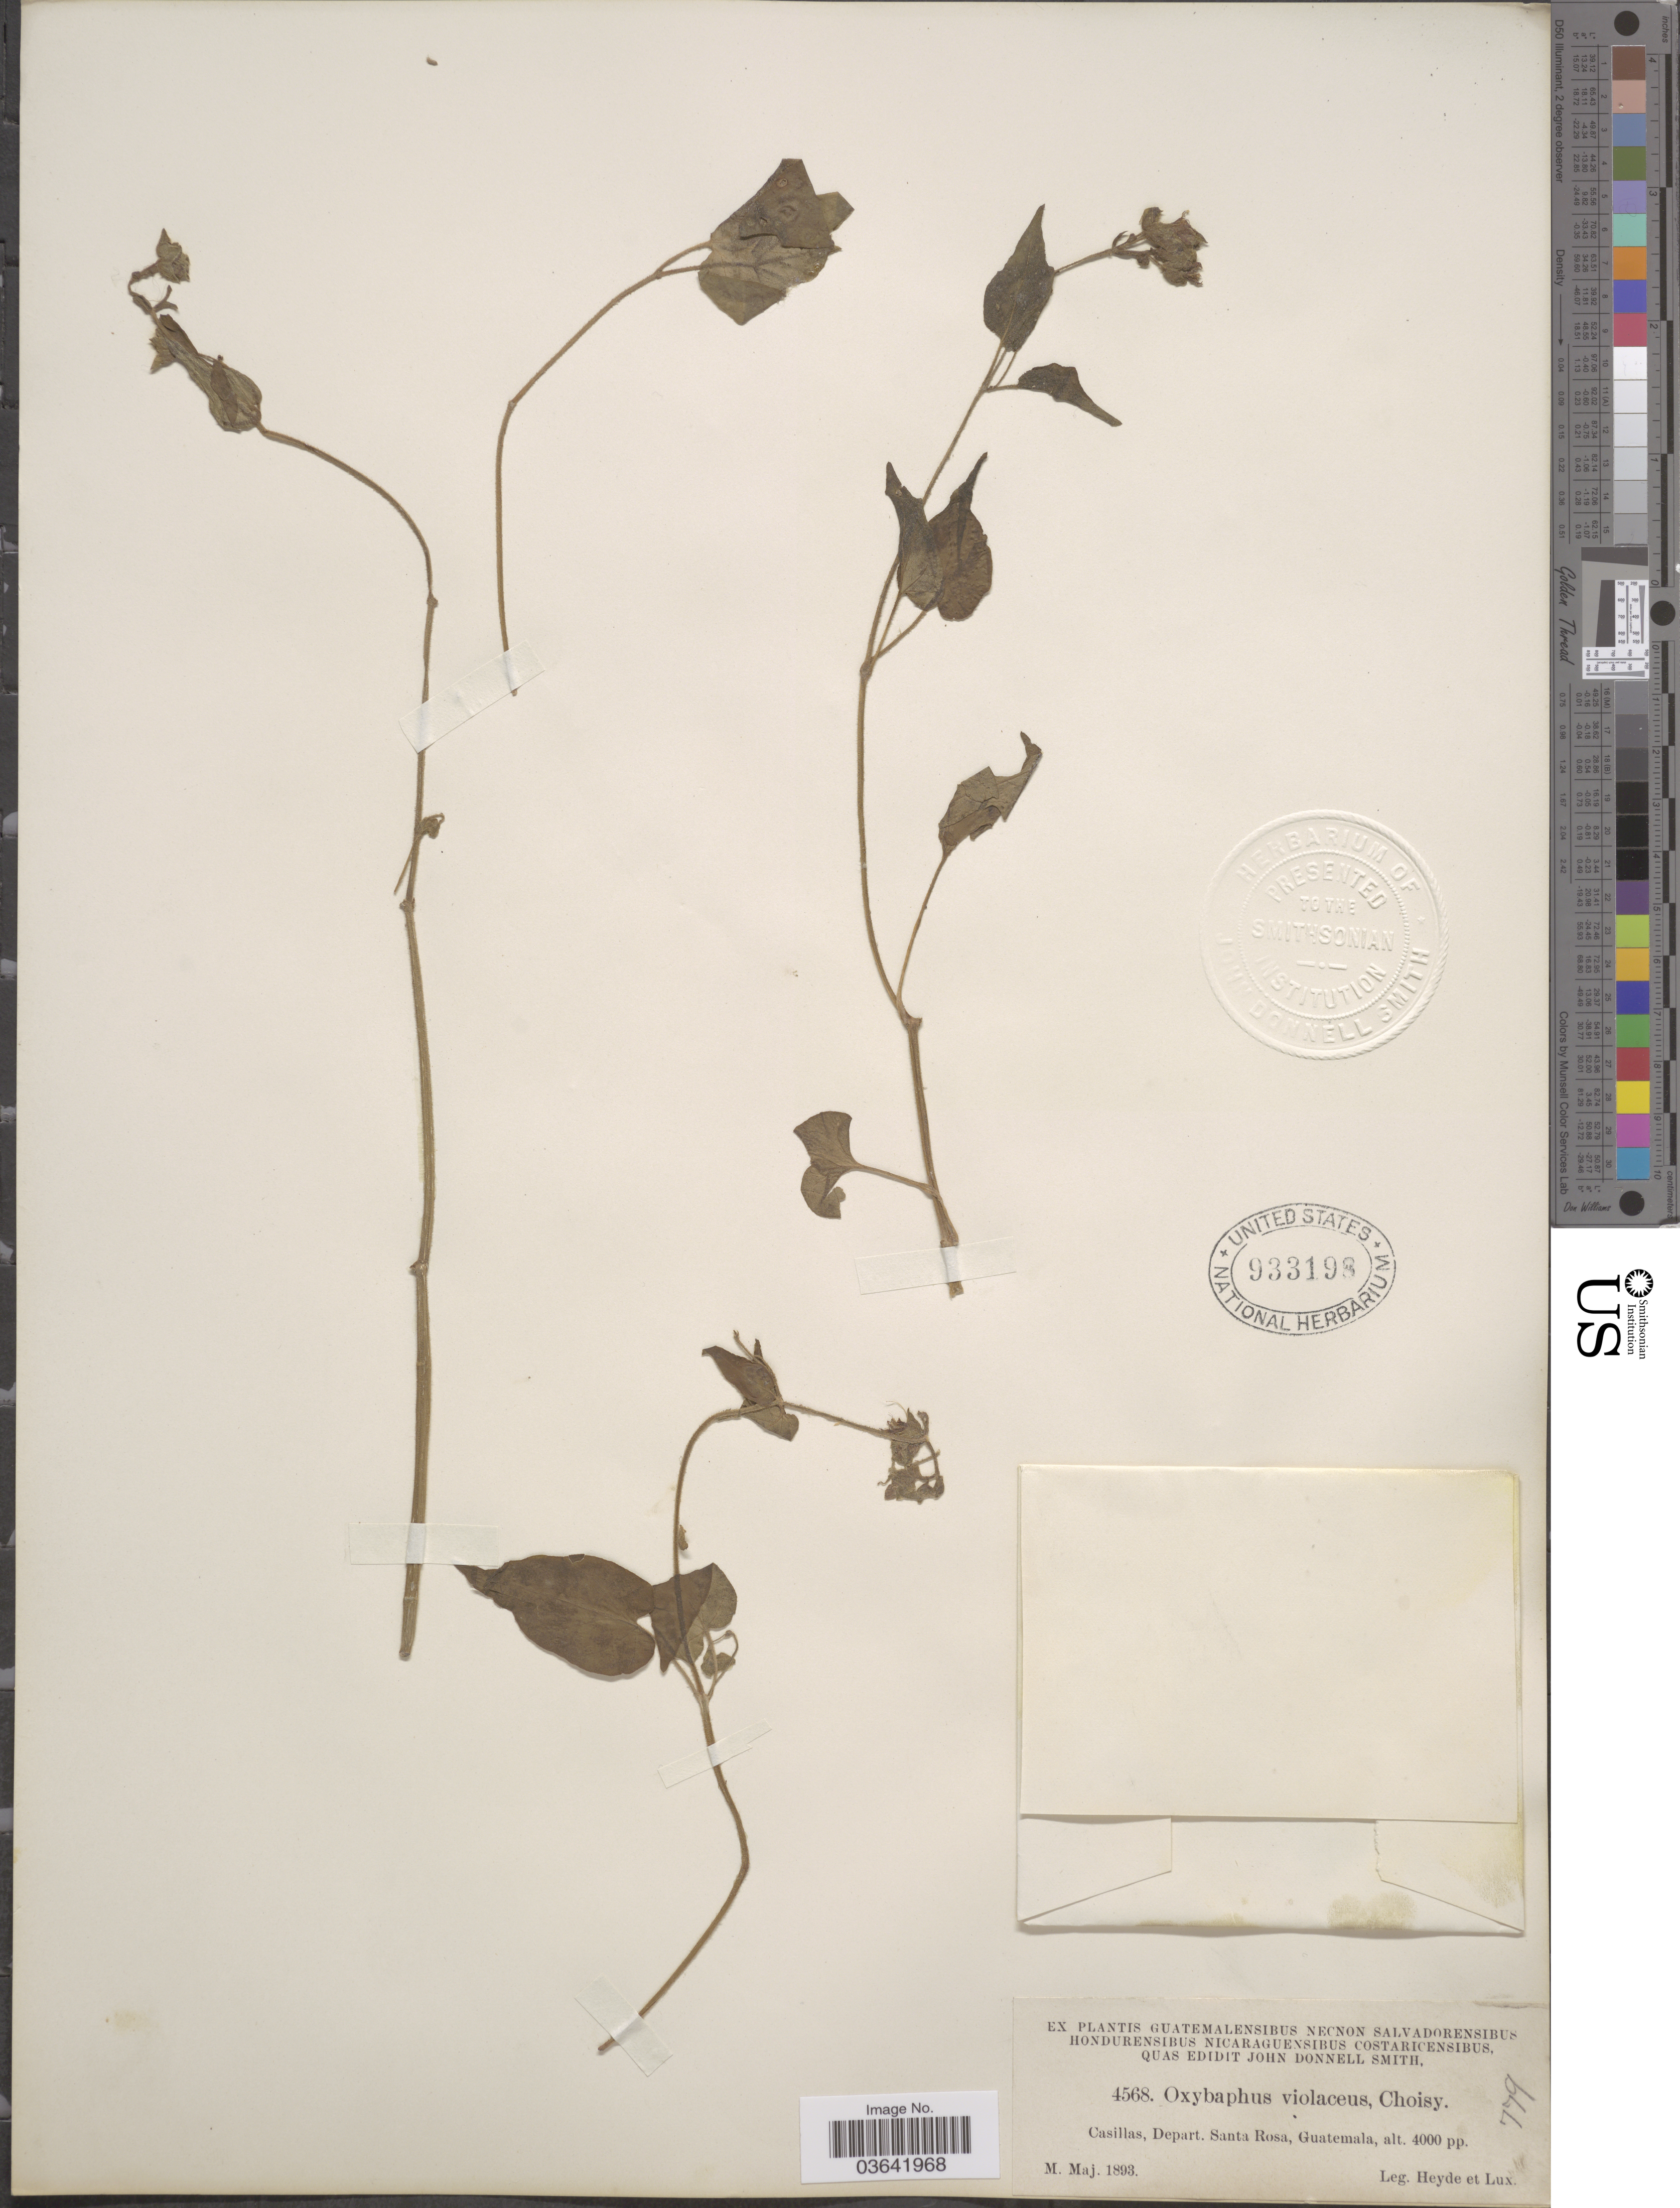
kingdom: Plantae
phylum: Tracheophyta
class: Magnoliopsida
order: Caryophyllales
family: Nyctaginaceae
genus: Mirabilis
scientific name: Mirabilis violacea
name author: (L.) Heimerl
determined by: Strong, Mark T., (BOT), Smithsonian Institution - National Museum of Natural History (UNITED STATES)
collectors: Heyde & Lux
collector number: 4568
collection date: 1893-05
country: Guatemala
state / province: Santa Rosa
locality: Casillas, Depart. Santa Rosa.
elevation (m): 1219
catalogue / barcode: US 933198